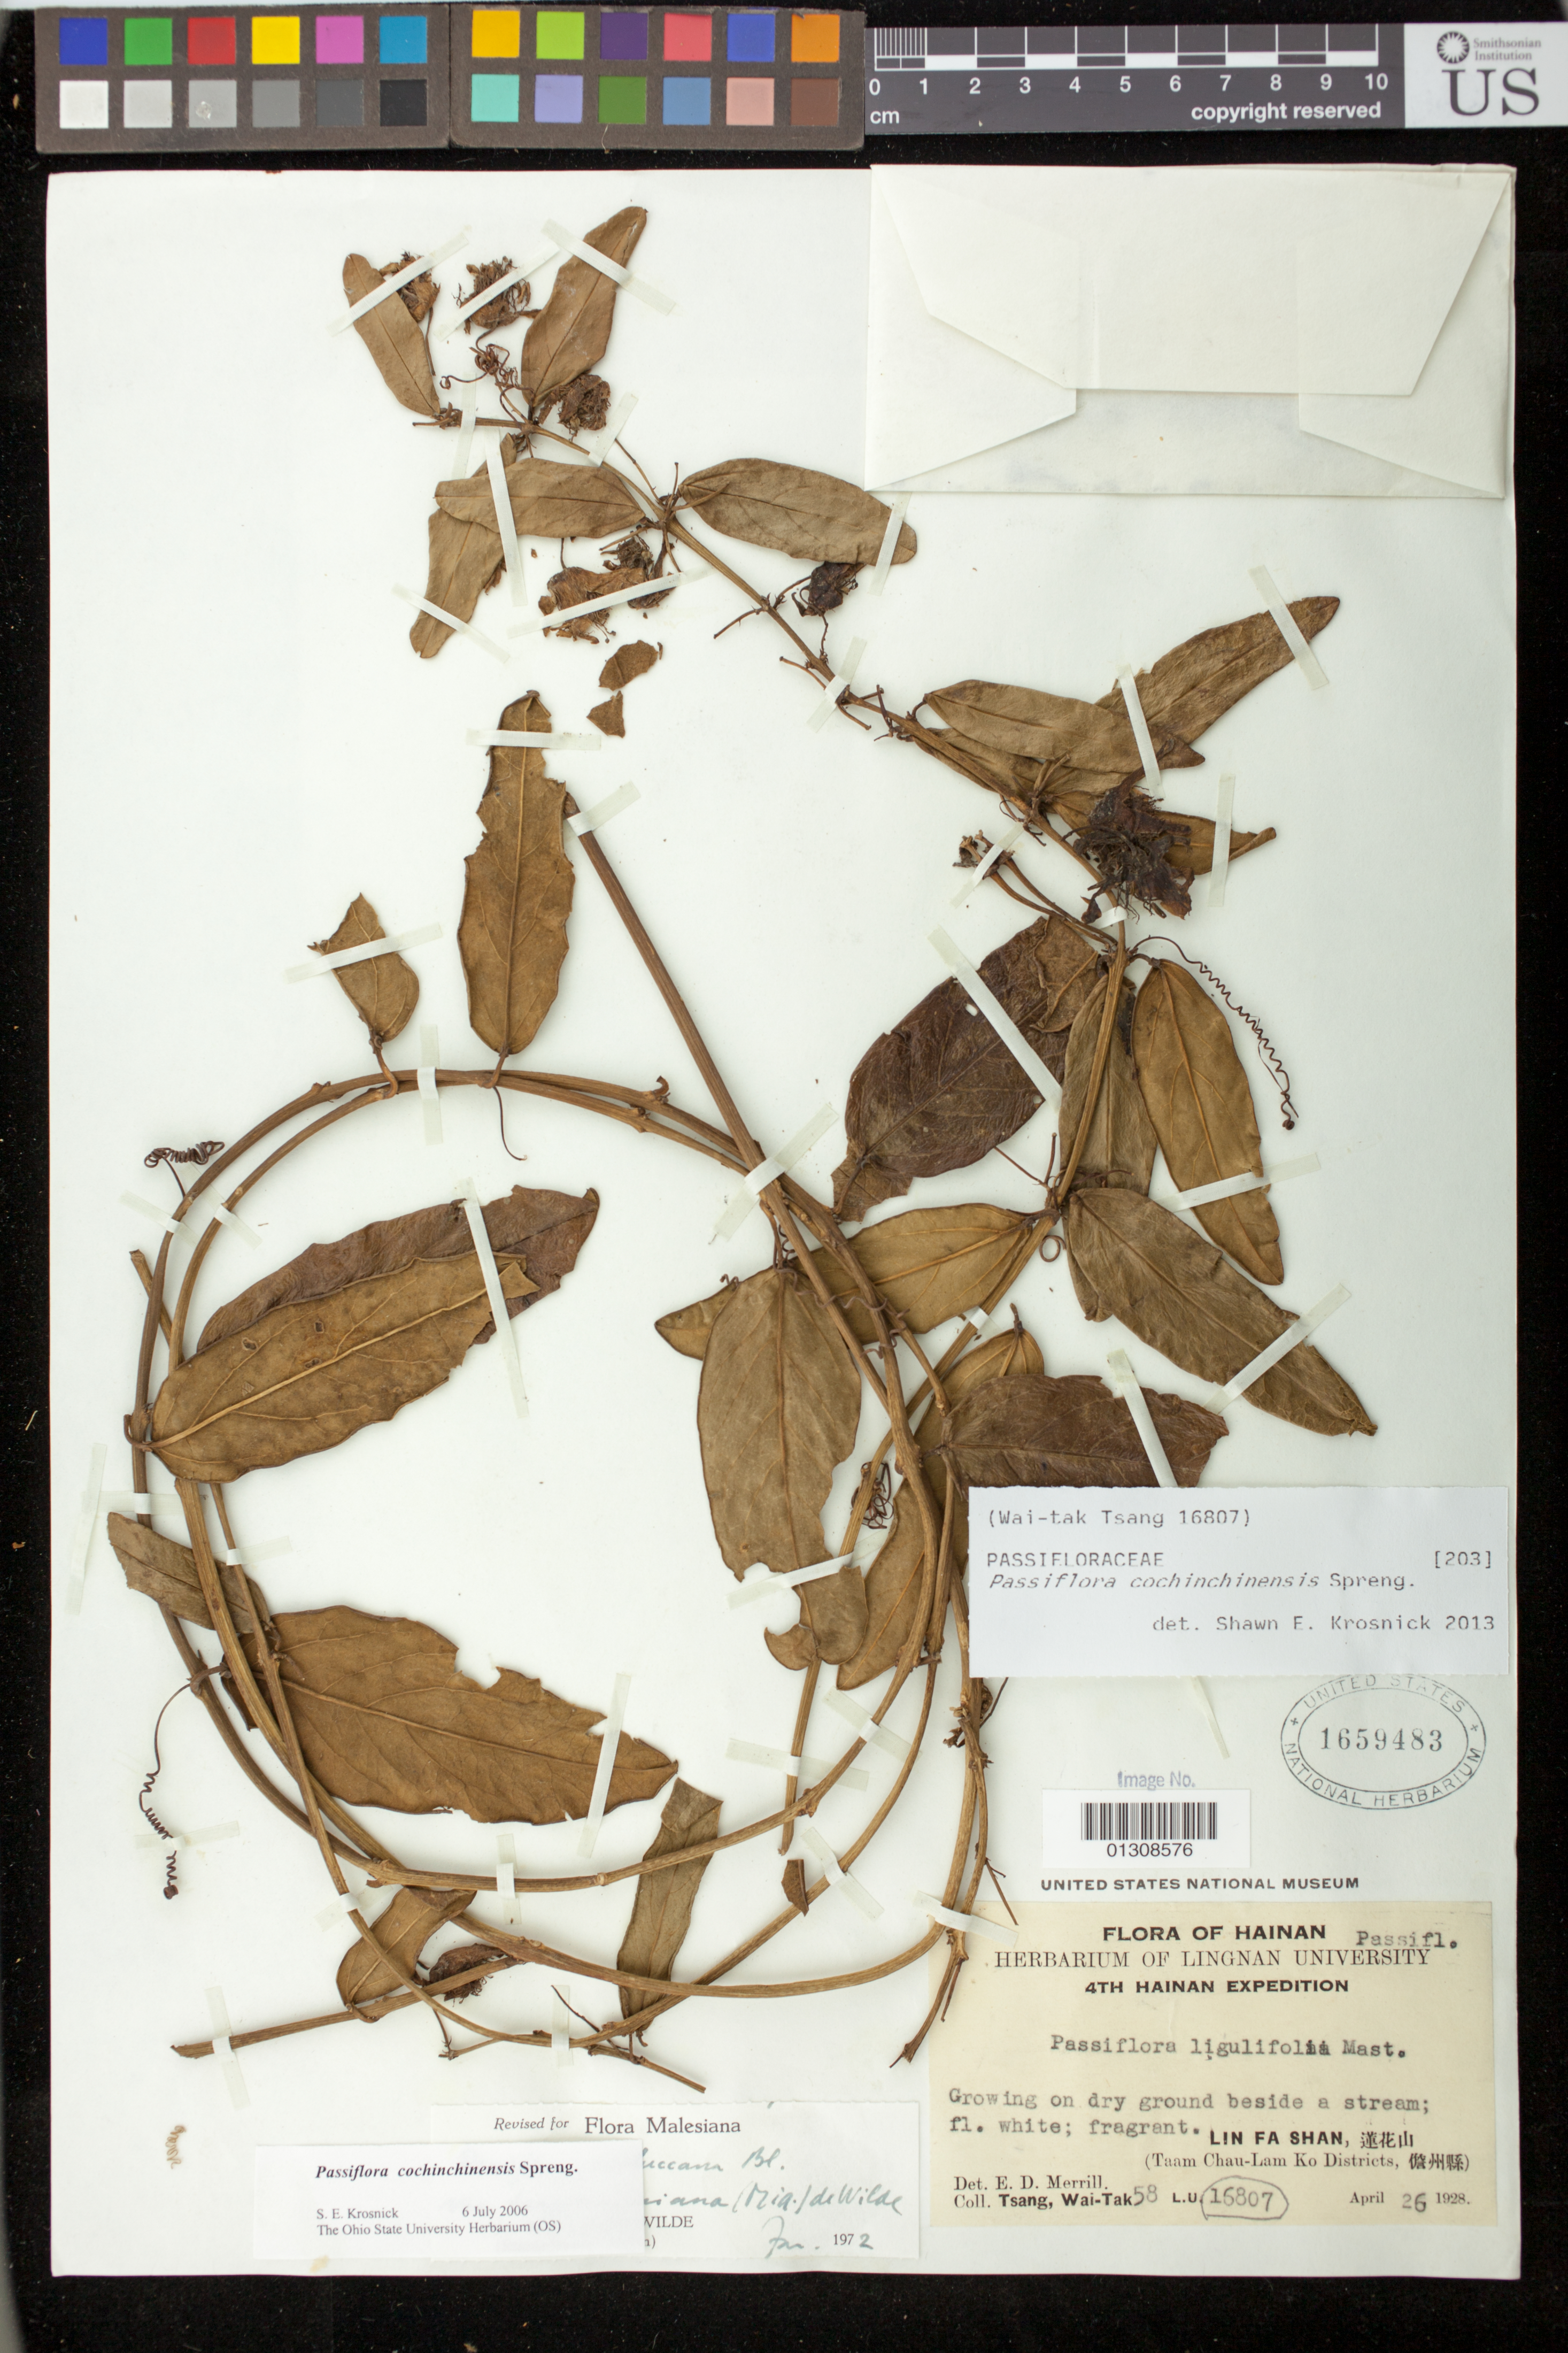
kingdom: Plantae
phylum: Tracheophyta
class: Magnoliopsida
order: Malpighiales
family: Passifloraceae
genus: Passiflora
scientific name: Passiflora cochinchinensis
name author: Spreng.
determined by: Krosnick, S. E., (OS), Ohio State University Herbarium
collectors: W. T. Tsang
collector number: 16807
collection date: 1928-04-26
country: China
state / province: Hainan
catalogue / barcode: US 1659483